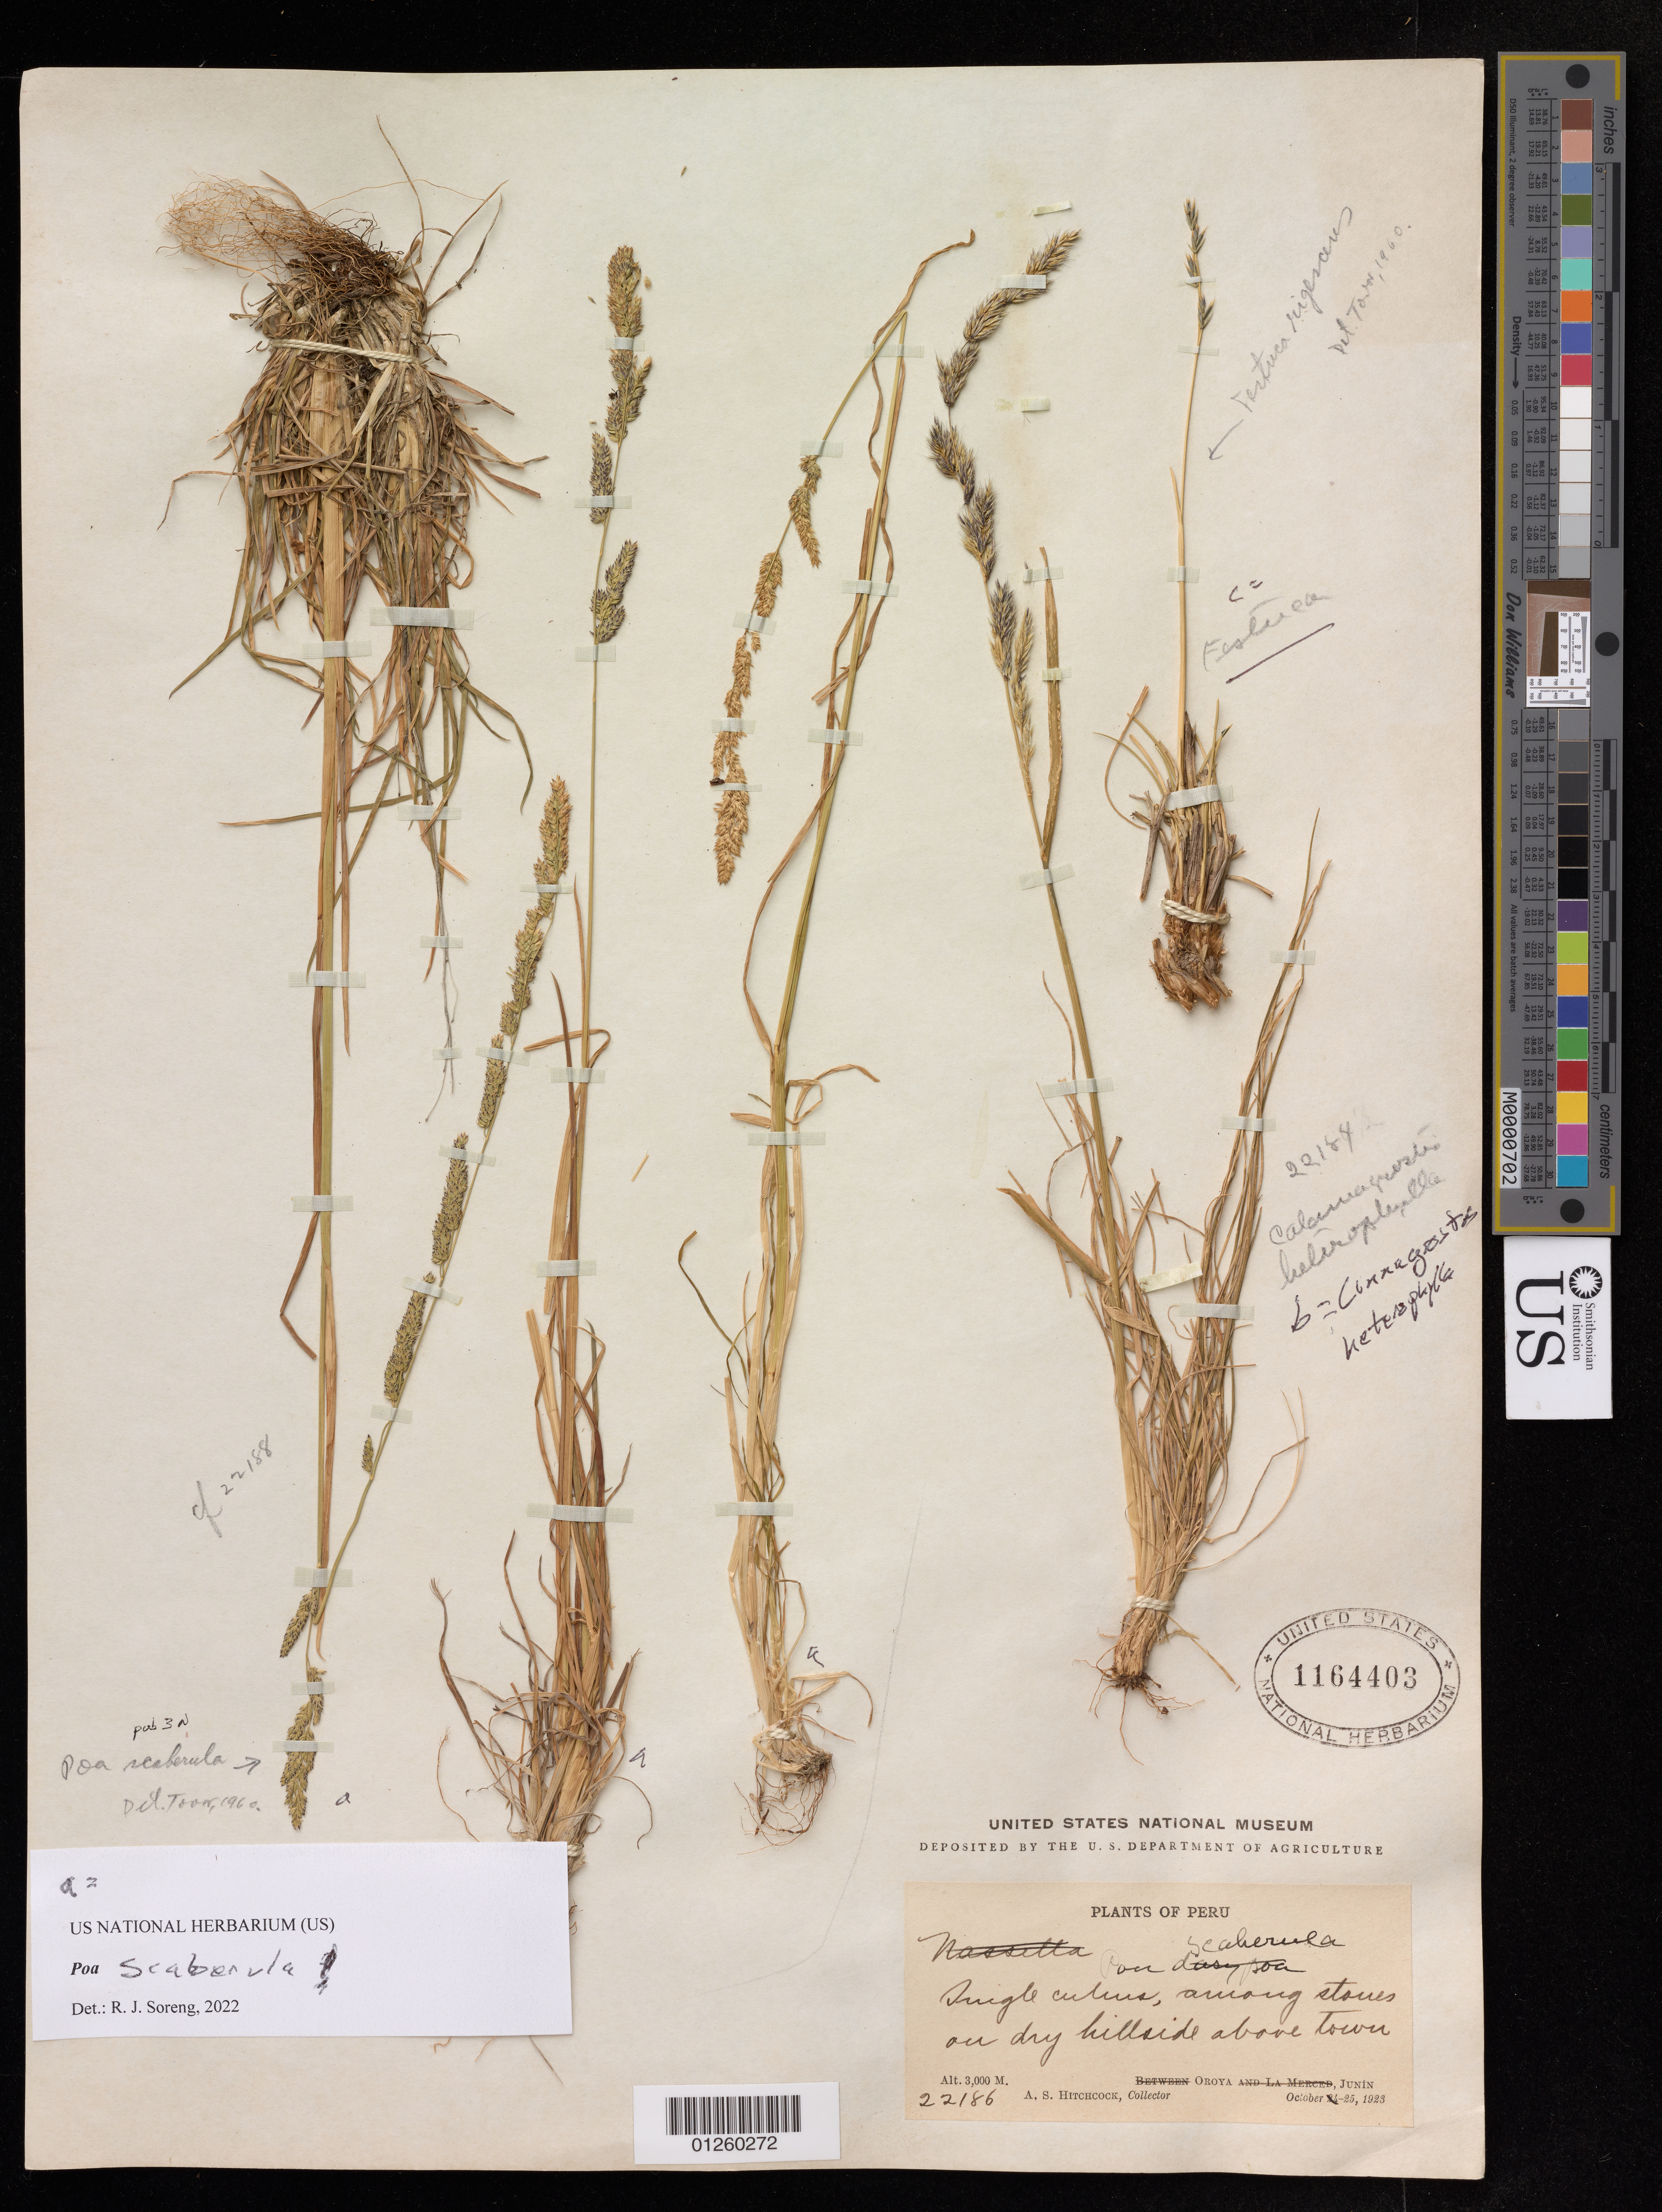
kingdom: Plantae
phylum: Tracheophyta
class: Liliopsida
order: Poales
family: Poaceae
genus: Poa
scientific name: Poa scaberula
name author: Hook. f.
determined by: Soreng, Robert J., Research Associate (BOT), Smithsonian Institution - National Museum of Natural History (UNITED STATES)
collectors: A. S. Hitchcock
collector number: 22186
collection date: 1923-10-25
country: Peru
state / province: Junín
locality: Oroya, Junin.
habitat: Single culms, among stones on dry hillside above town.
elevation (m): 3000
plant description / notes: Hitchcock 22184 mounted on same sheet is a "Calamagrostis" species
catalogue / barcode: US 1164403